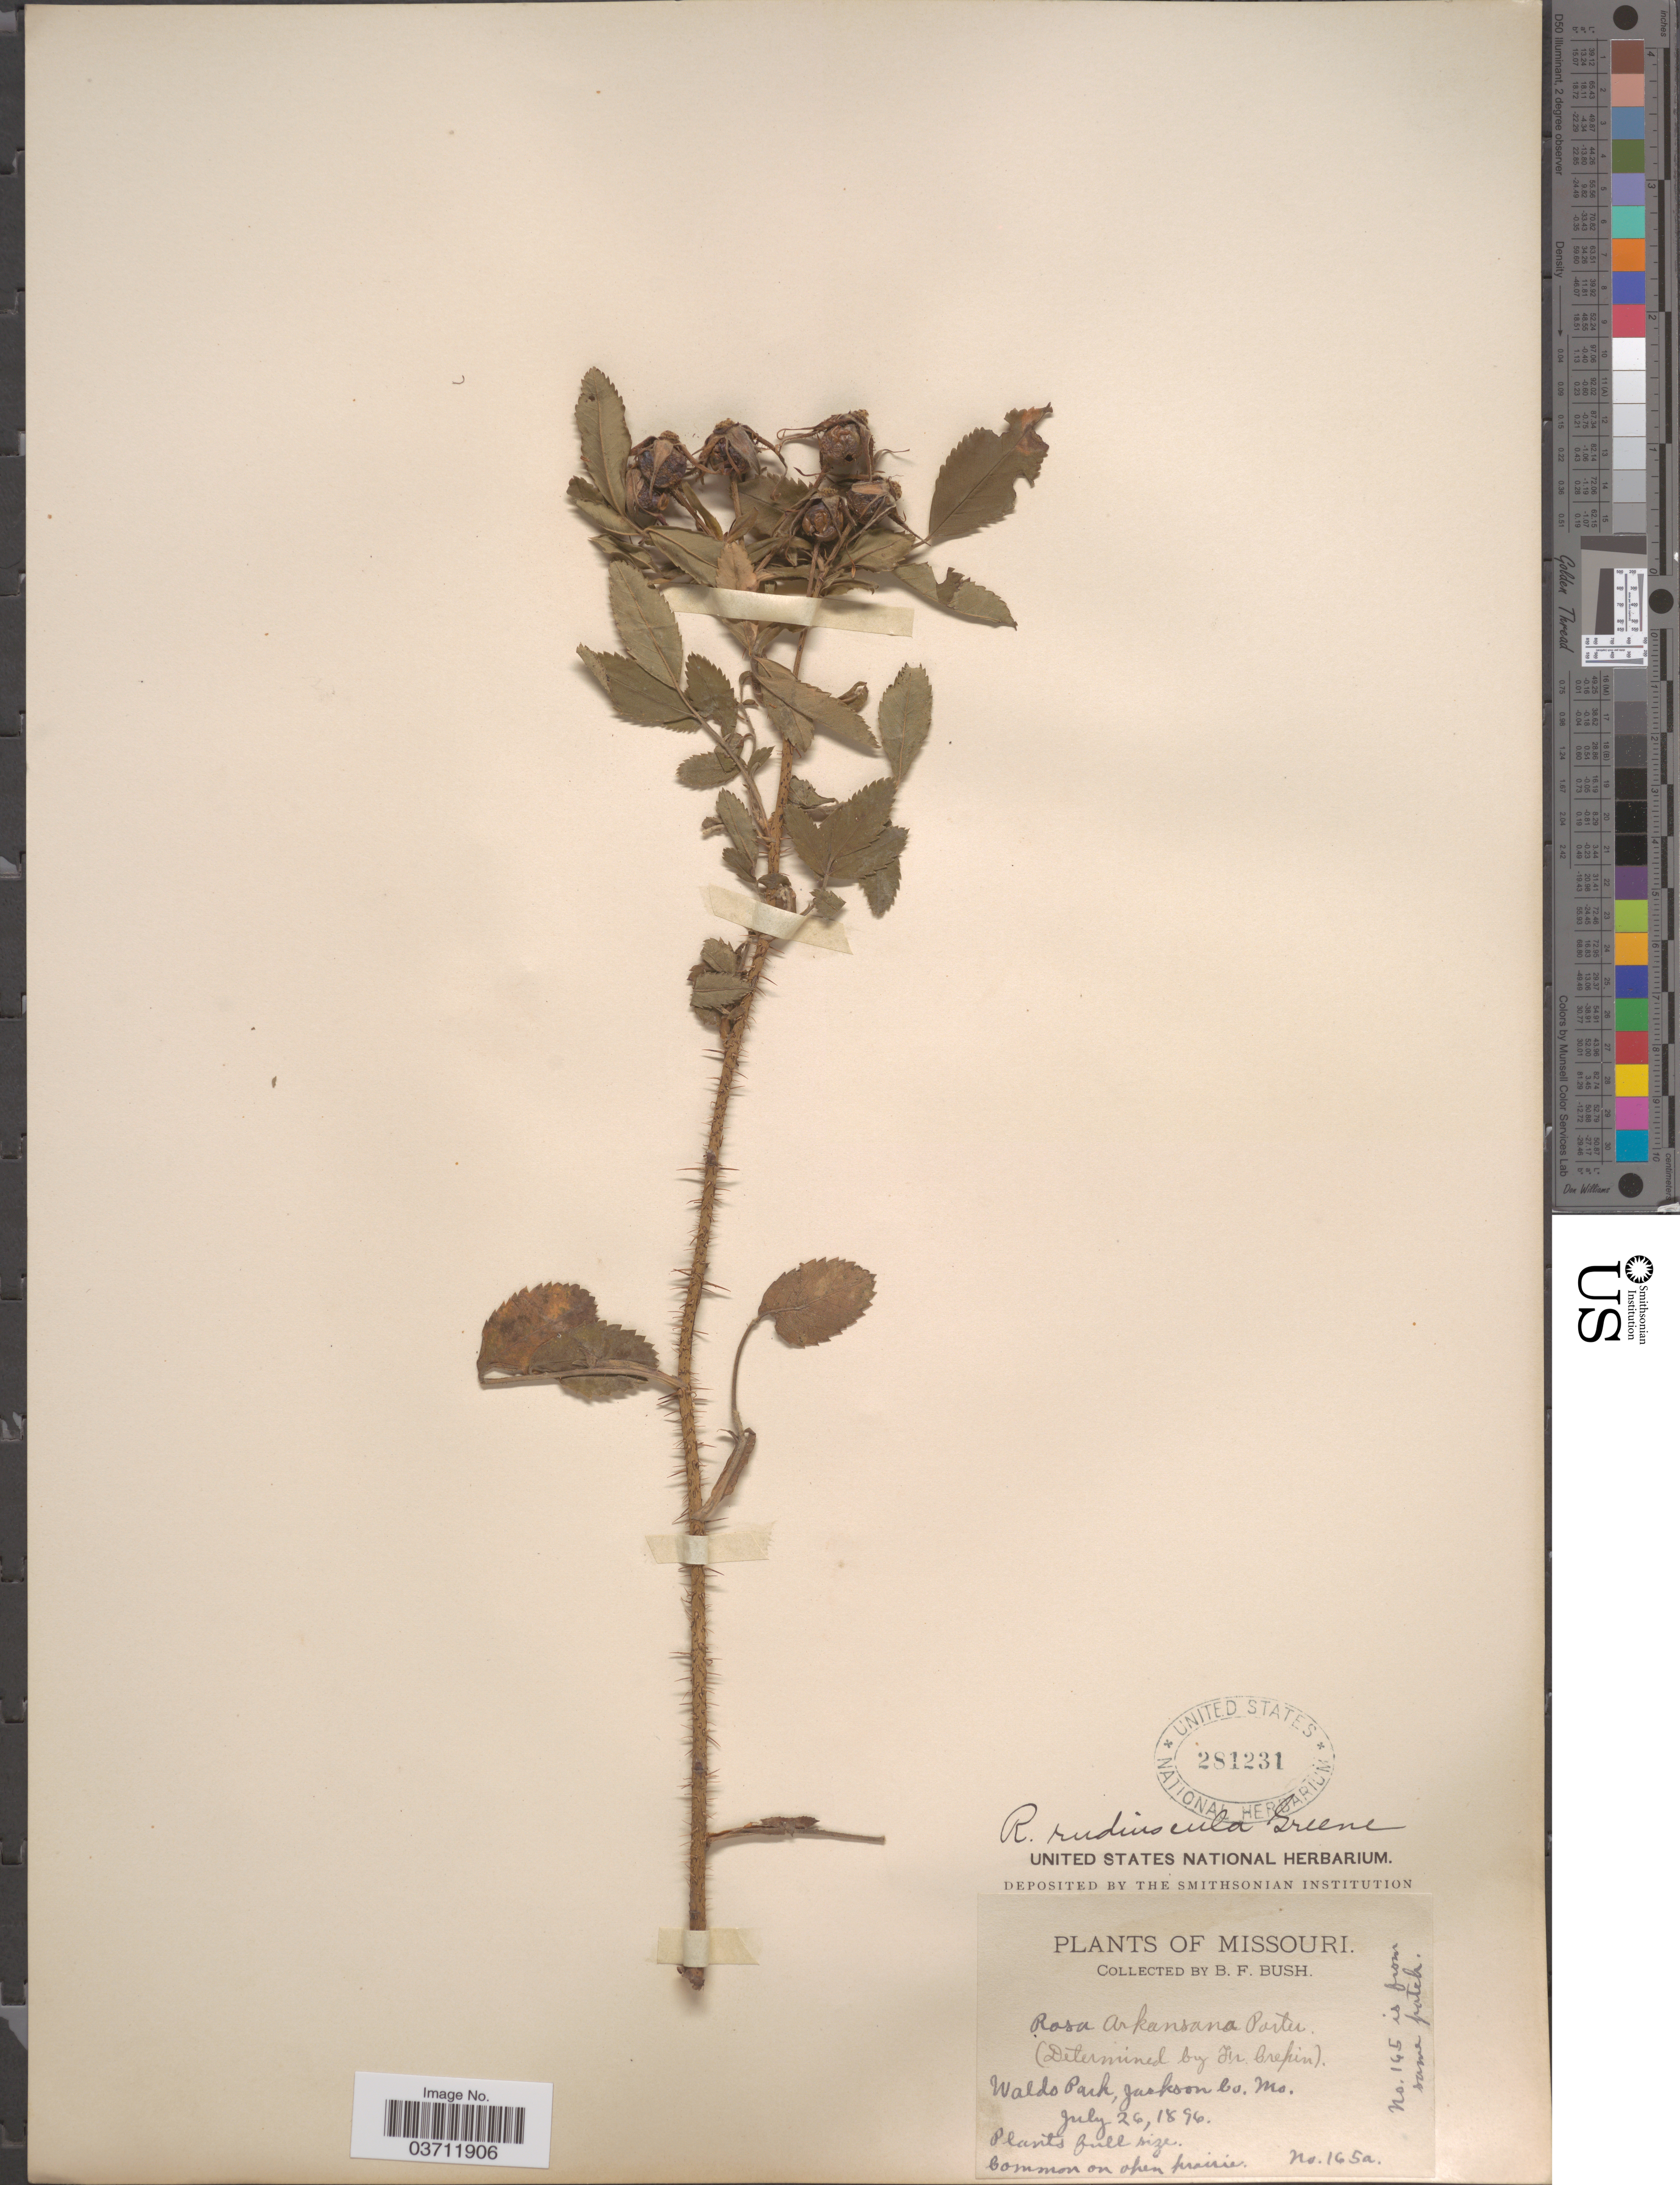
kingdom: Plantae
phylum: Tracheophyta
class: Magnoliopsida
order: Rosales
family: Rosaceae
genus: Rosa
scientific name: Rosa rudiuscula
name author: Greene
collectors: B. F. Bush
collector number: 165a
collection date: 1896-07-26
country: United States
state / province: Missouri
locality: Waldo Park, Jackson Co.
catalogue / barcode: US 281231